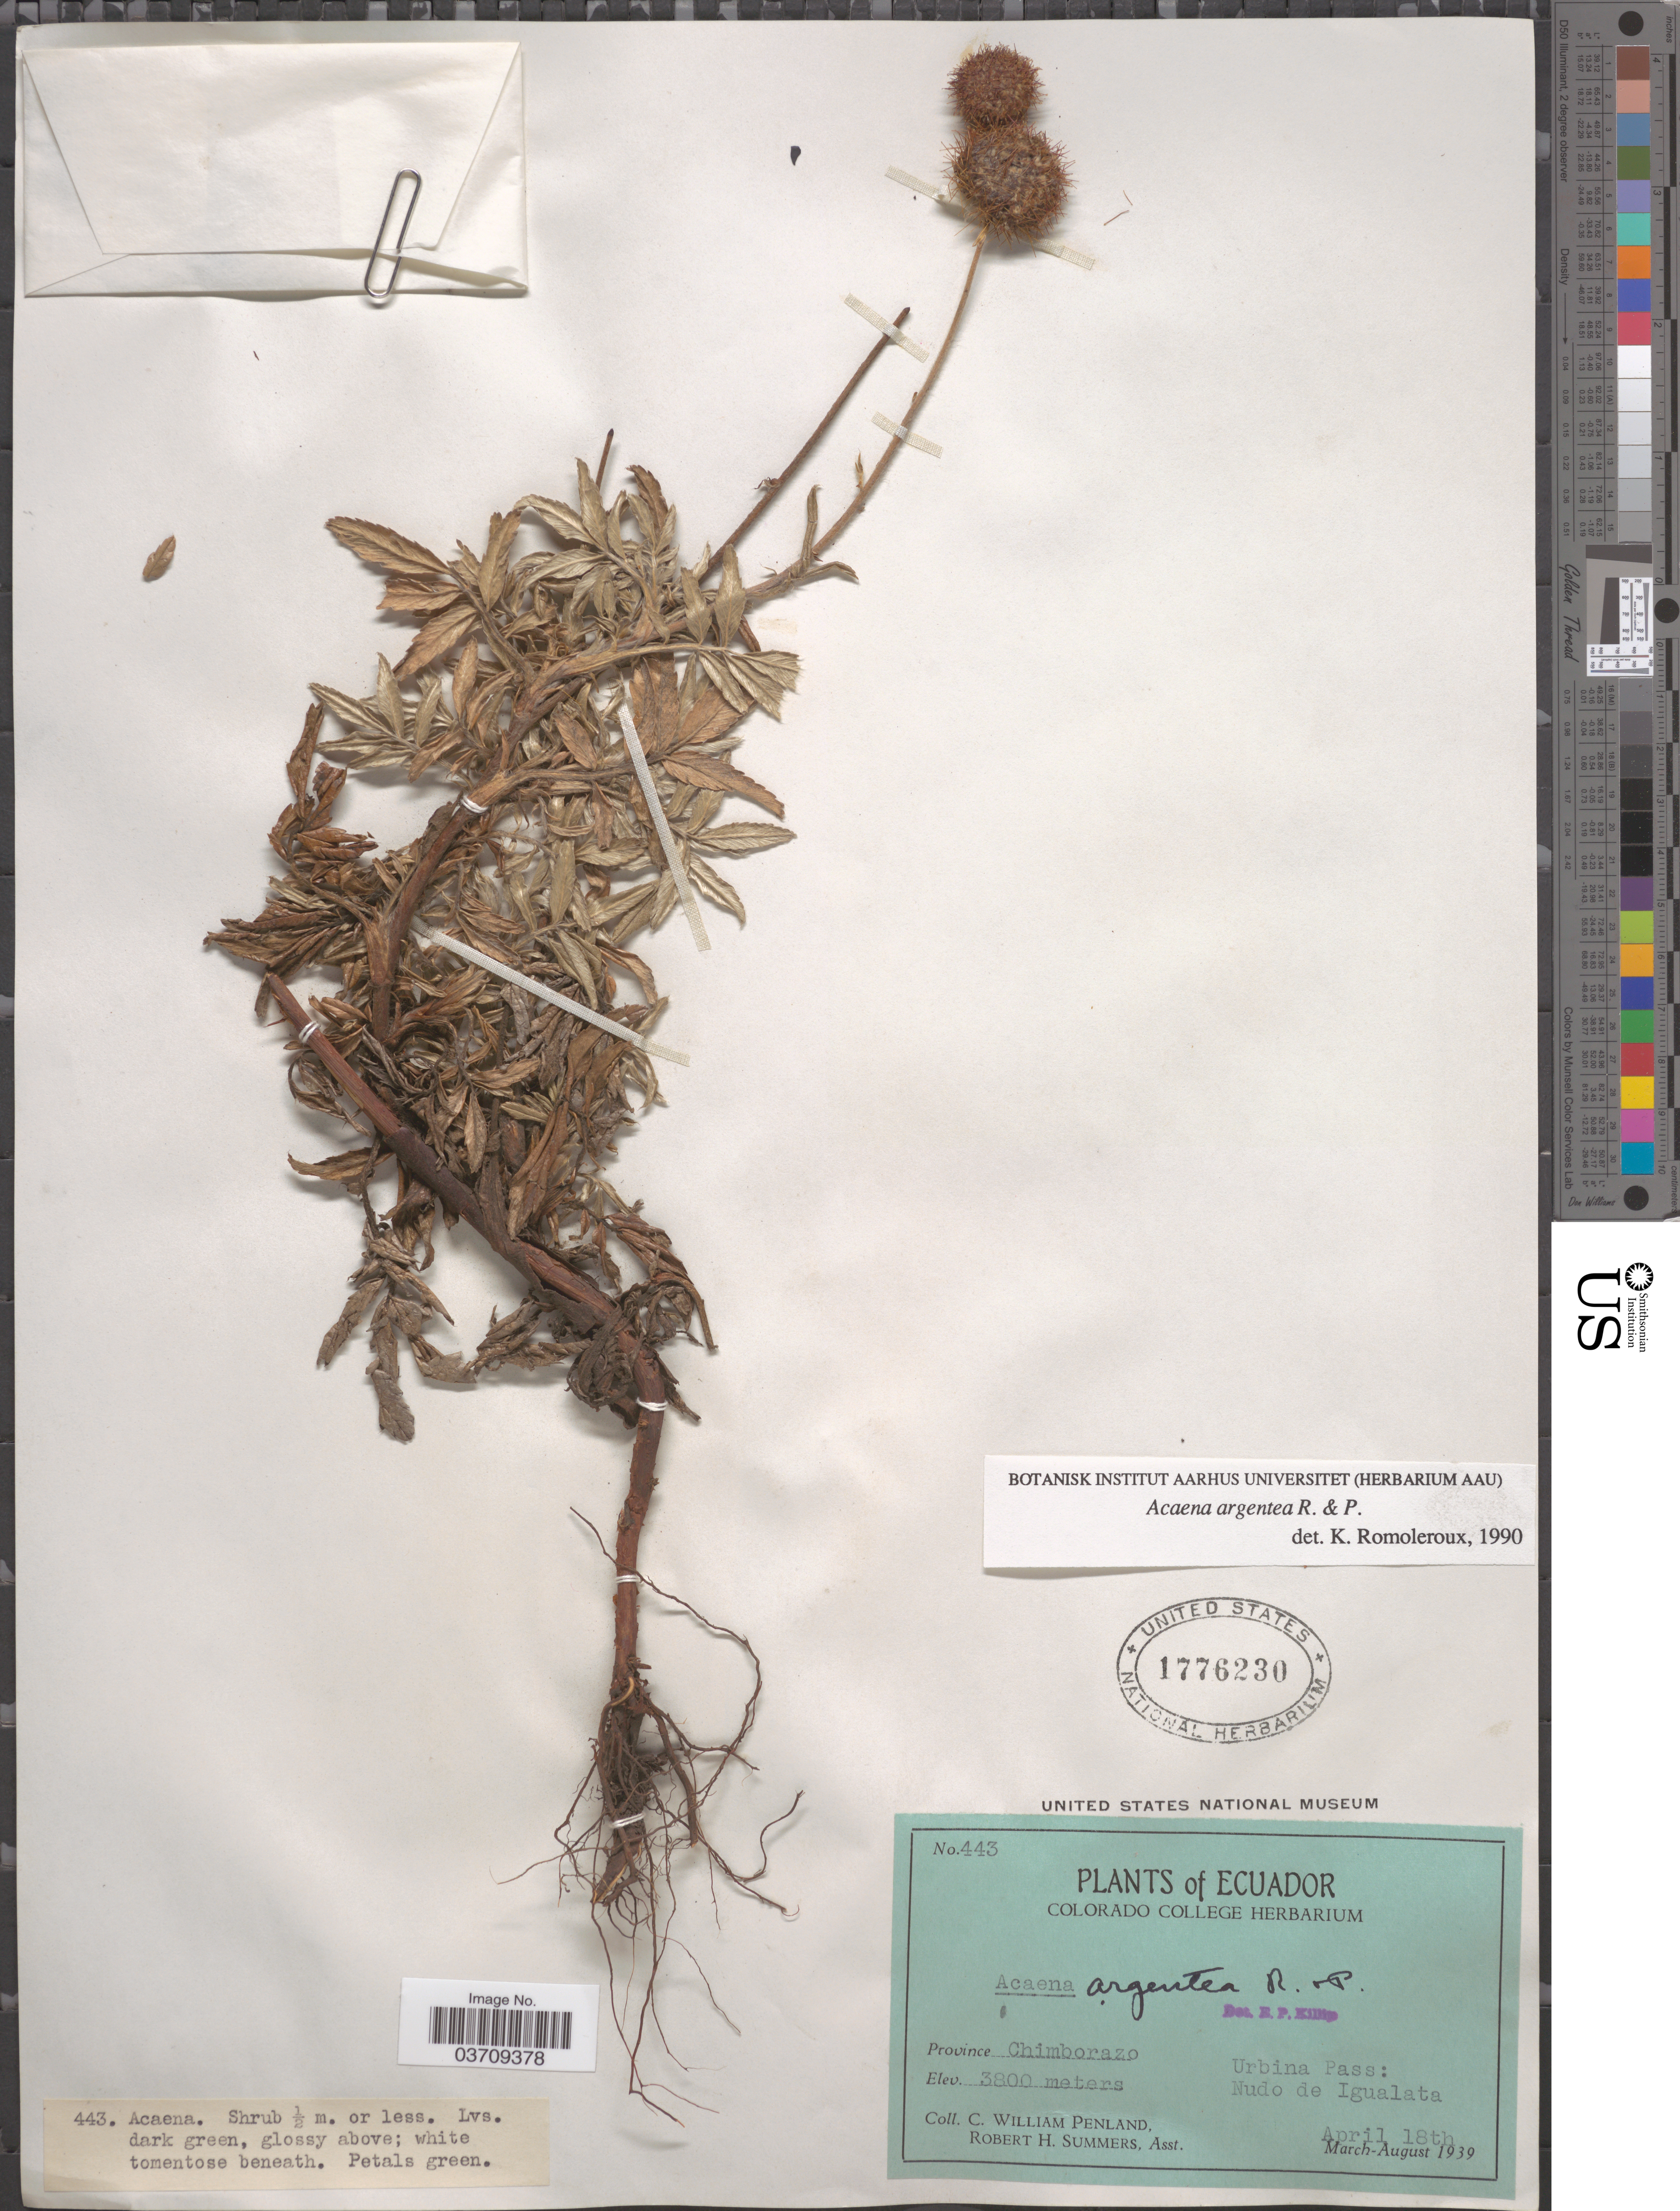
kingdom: Plantae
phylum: Tracheophyta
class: Magnoliopsida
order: Rosales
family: Rosaceae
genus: Acaena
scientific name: Acaena cylindristachya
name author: Ruiz & Pav.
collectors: C. W. Penland & R. Summers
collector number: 443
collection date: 1939-04-18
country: Ecuador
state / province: Chimborazo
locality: Urbina Pass: Nudo de Igualata.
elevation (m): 3800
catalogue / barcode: US 1776230